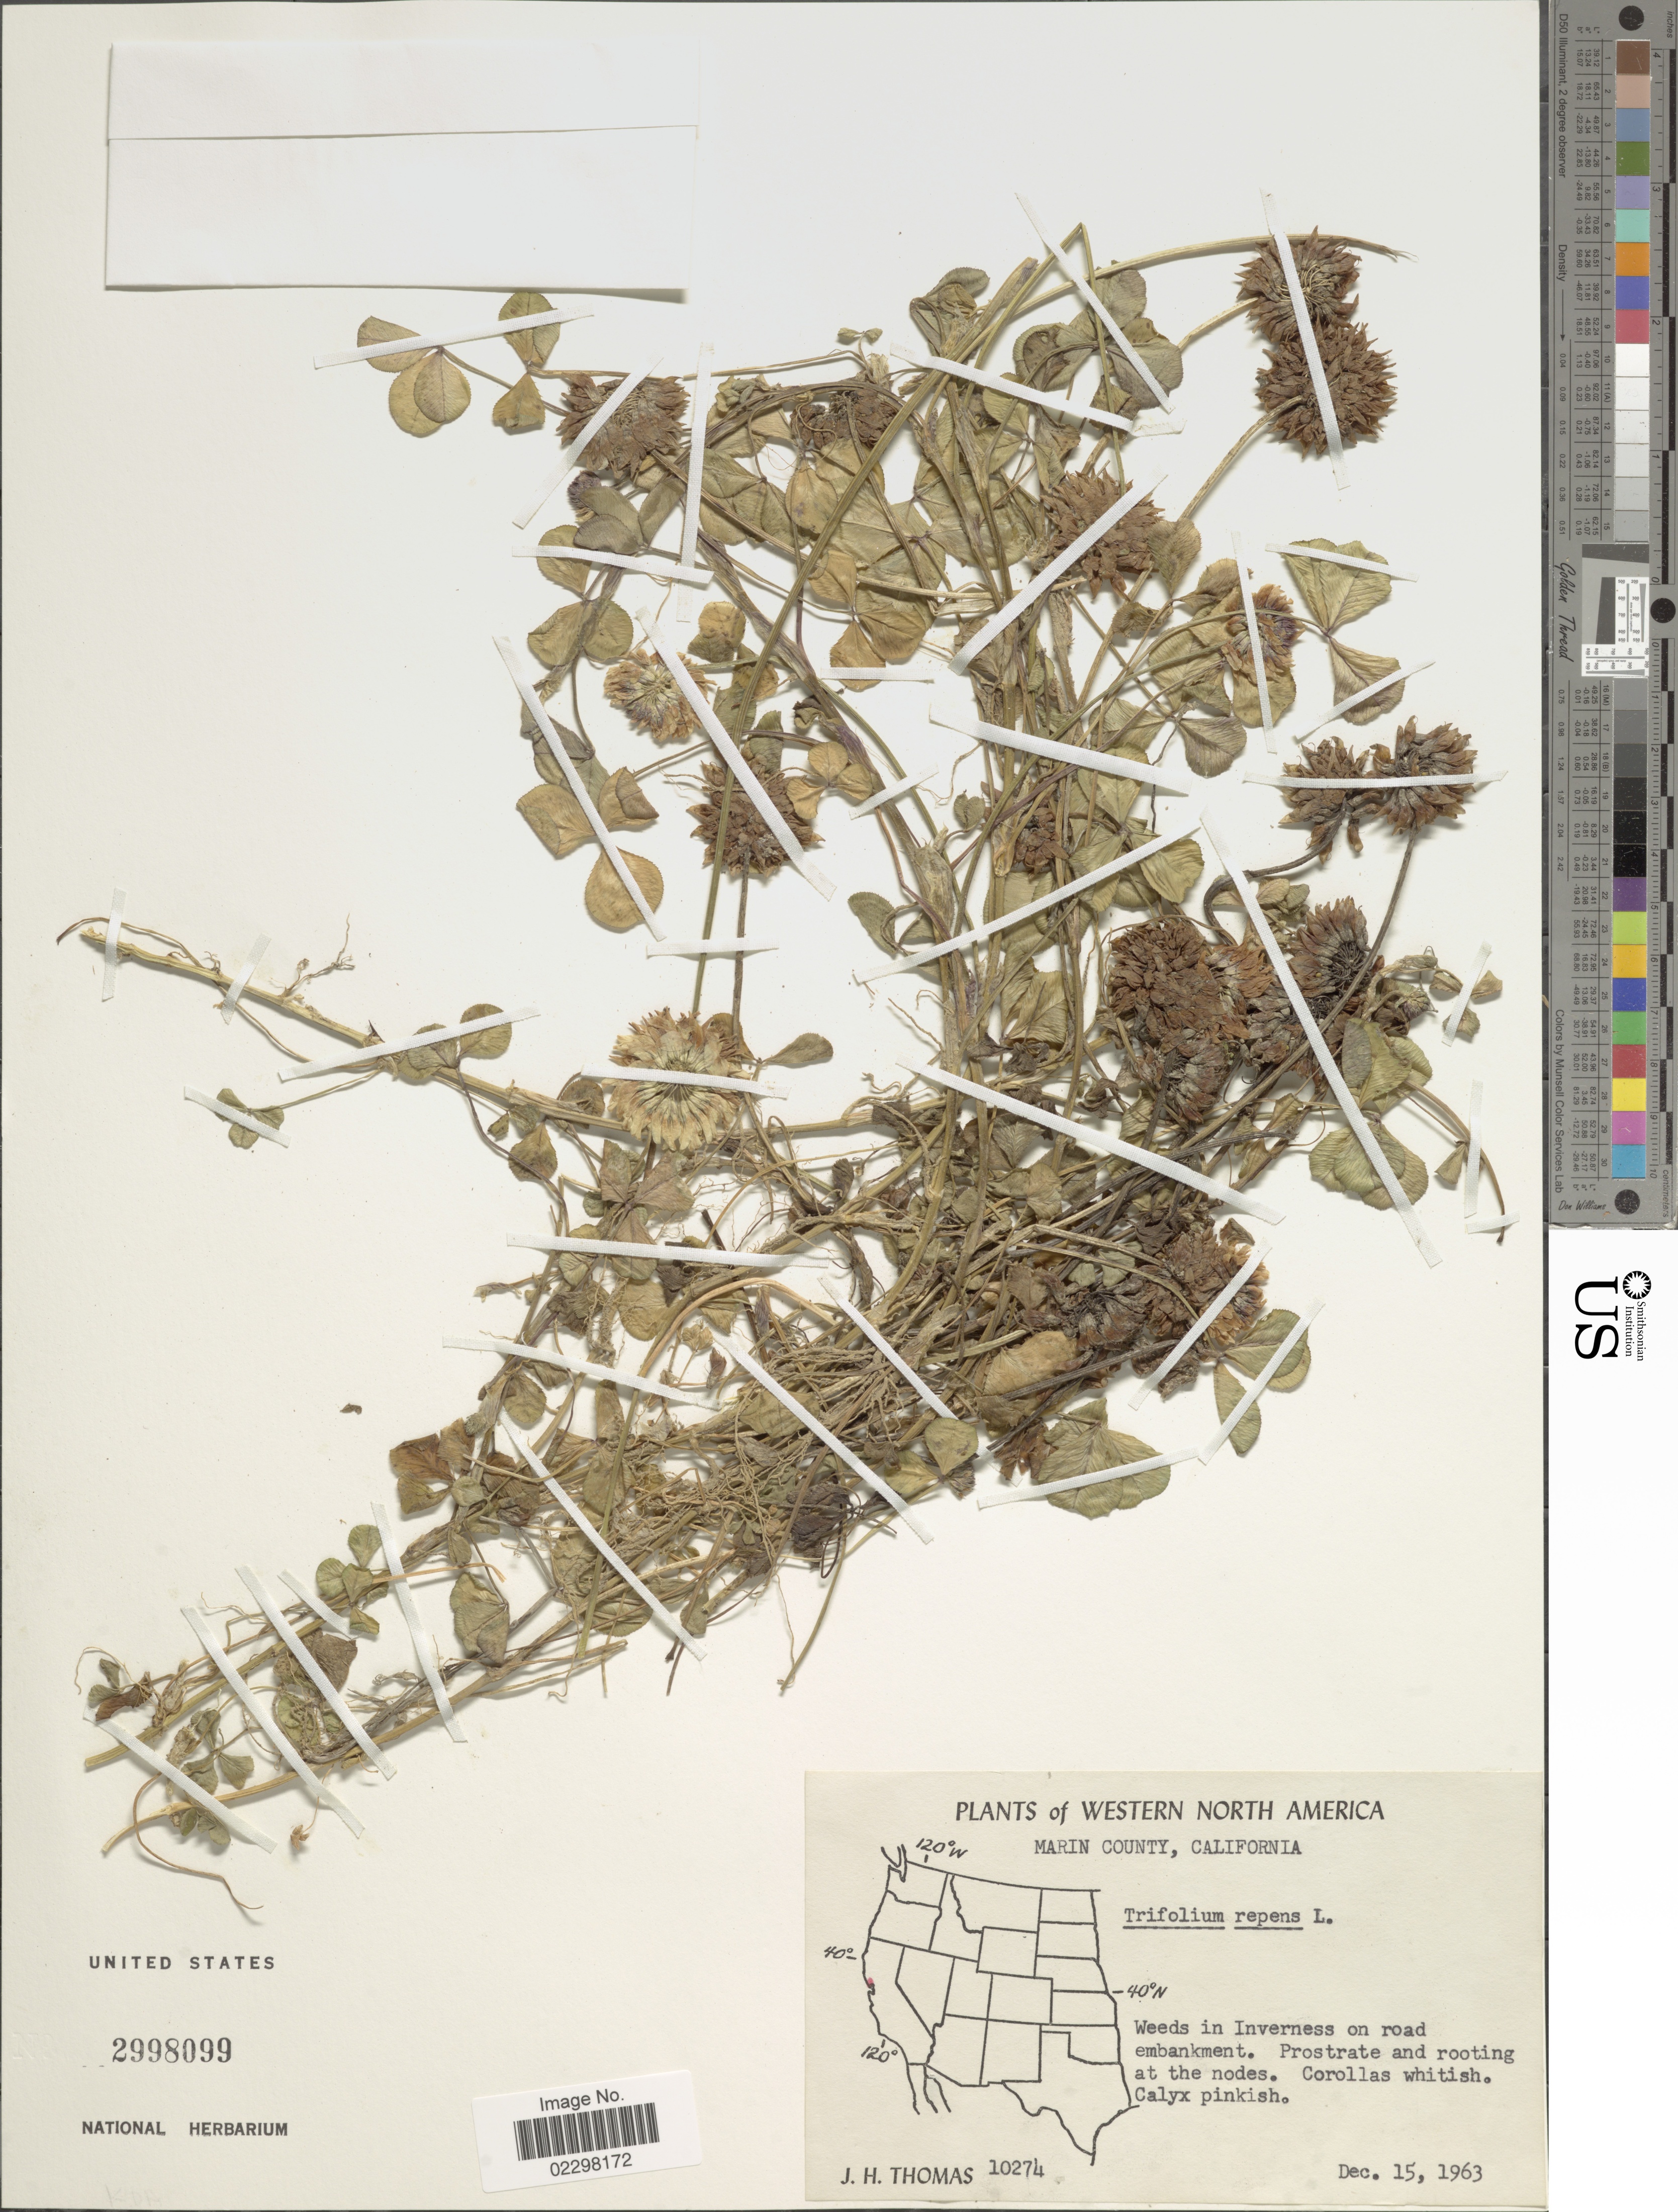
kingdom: Plantae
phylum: Tracheophyta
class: Magnoliopsida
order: Fabales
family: Fabaceae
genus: Trifolium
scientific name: Trifolium repens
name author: L.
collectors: J. H. Thomas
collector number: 10274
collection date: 1963-12-15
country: United States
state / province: California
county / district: Marin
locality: Western North America, Marin County, weed sin Inverness on road embankment.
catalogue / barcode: US 2998099